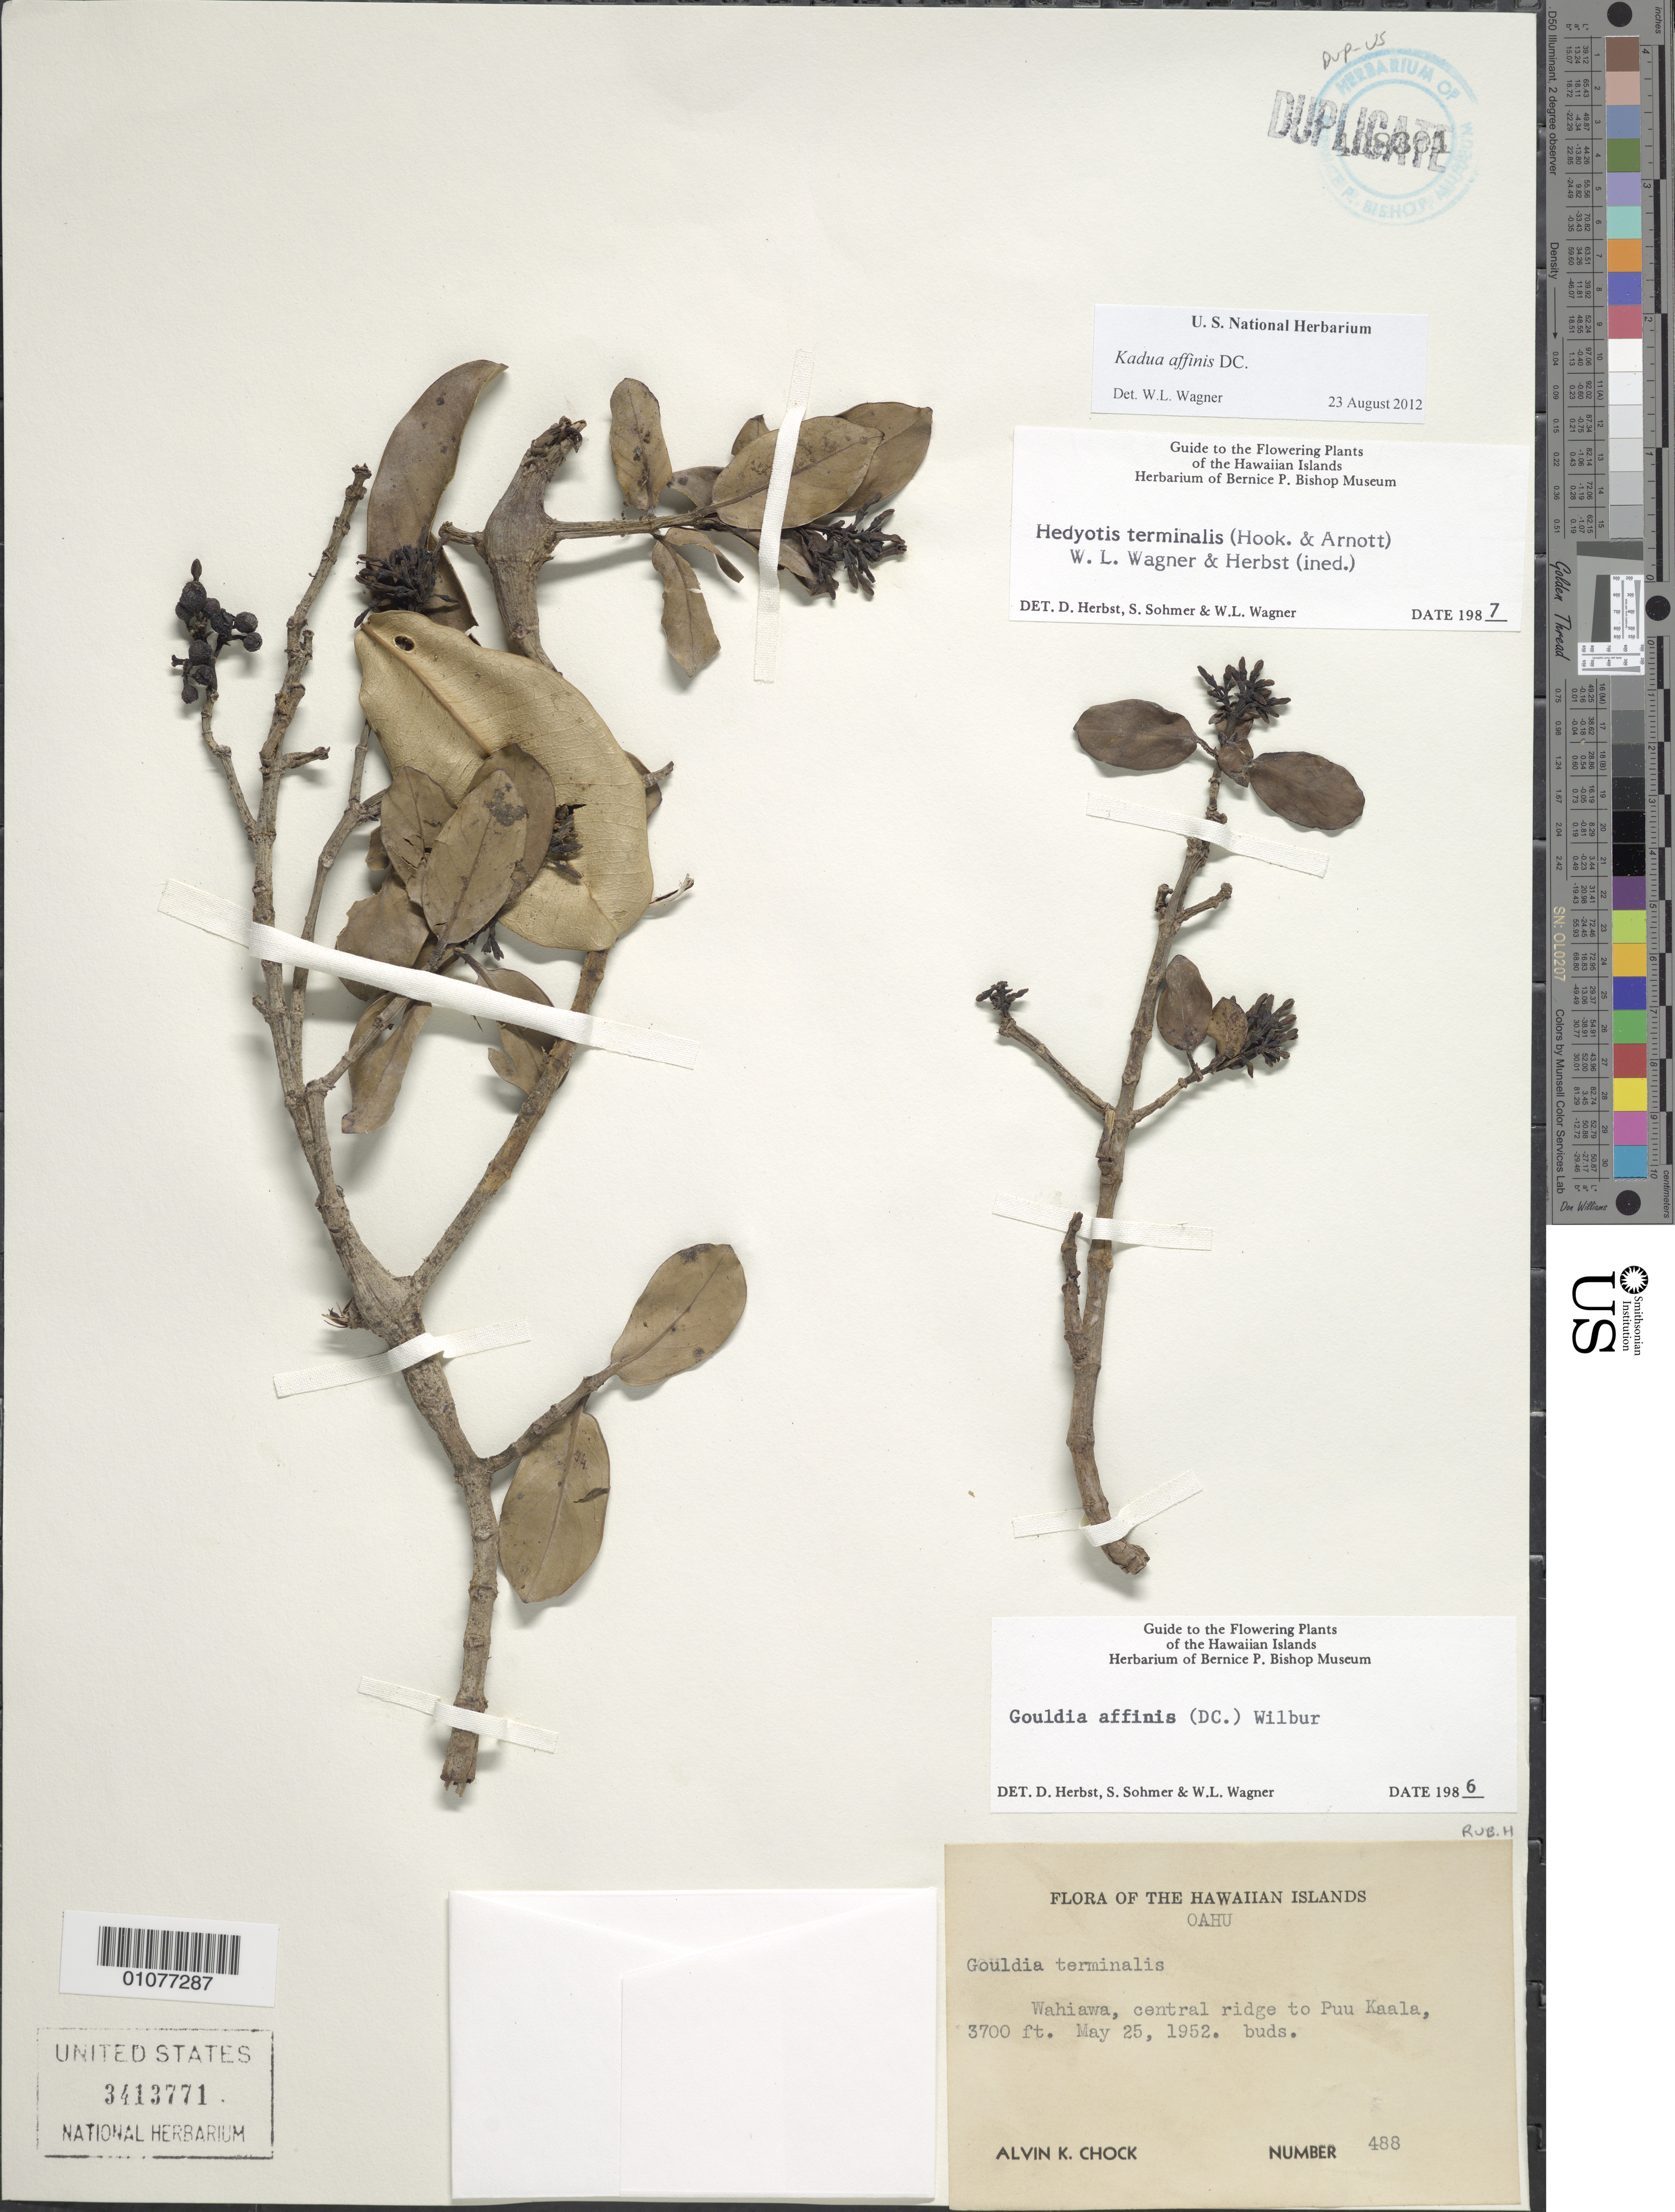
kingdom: Plantae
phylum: Tracheophyta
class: Magnoliopsida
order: Gentianales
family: Rubiaceae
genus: Kadua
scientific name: Kadua affinis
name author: DC.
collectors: A. Chock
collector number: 488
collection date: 1952-05-25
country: United States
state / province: Hawaii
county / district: Honolulu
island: Oahu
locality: Wahiawa, central ridge to Puu Kaala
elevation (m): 1128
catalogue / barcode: US 3413771